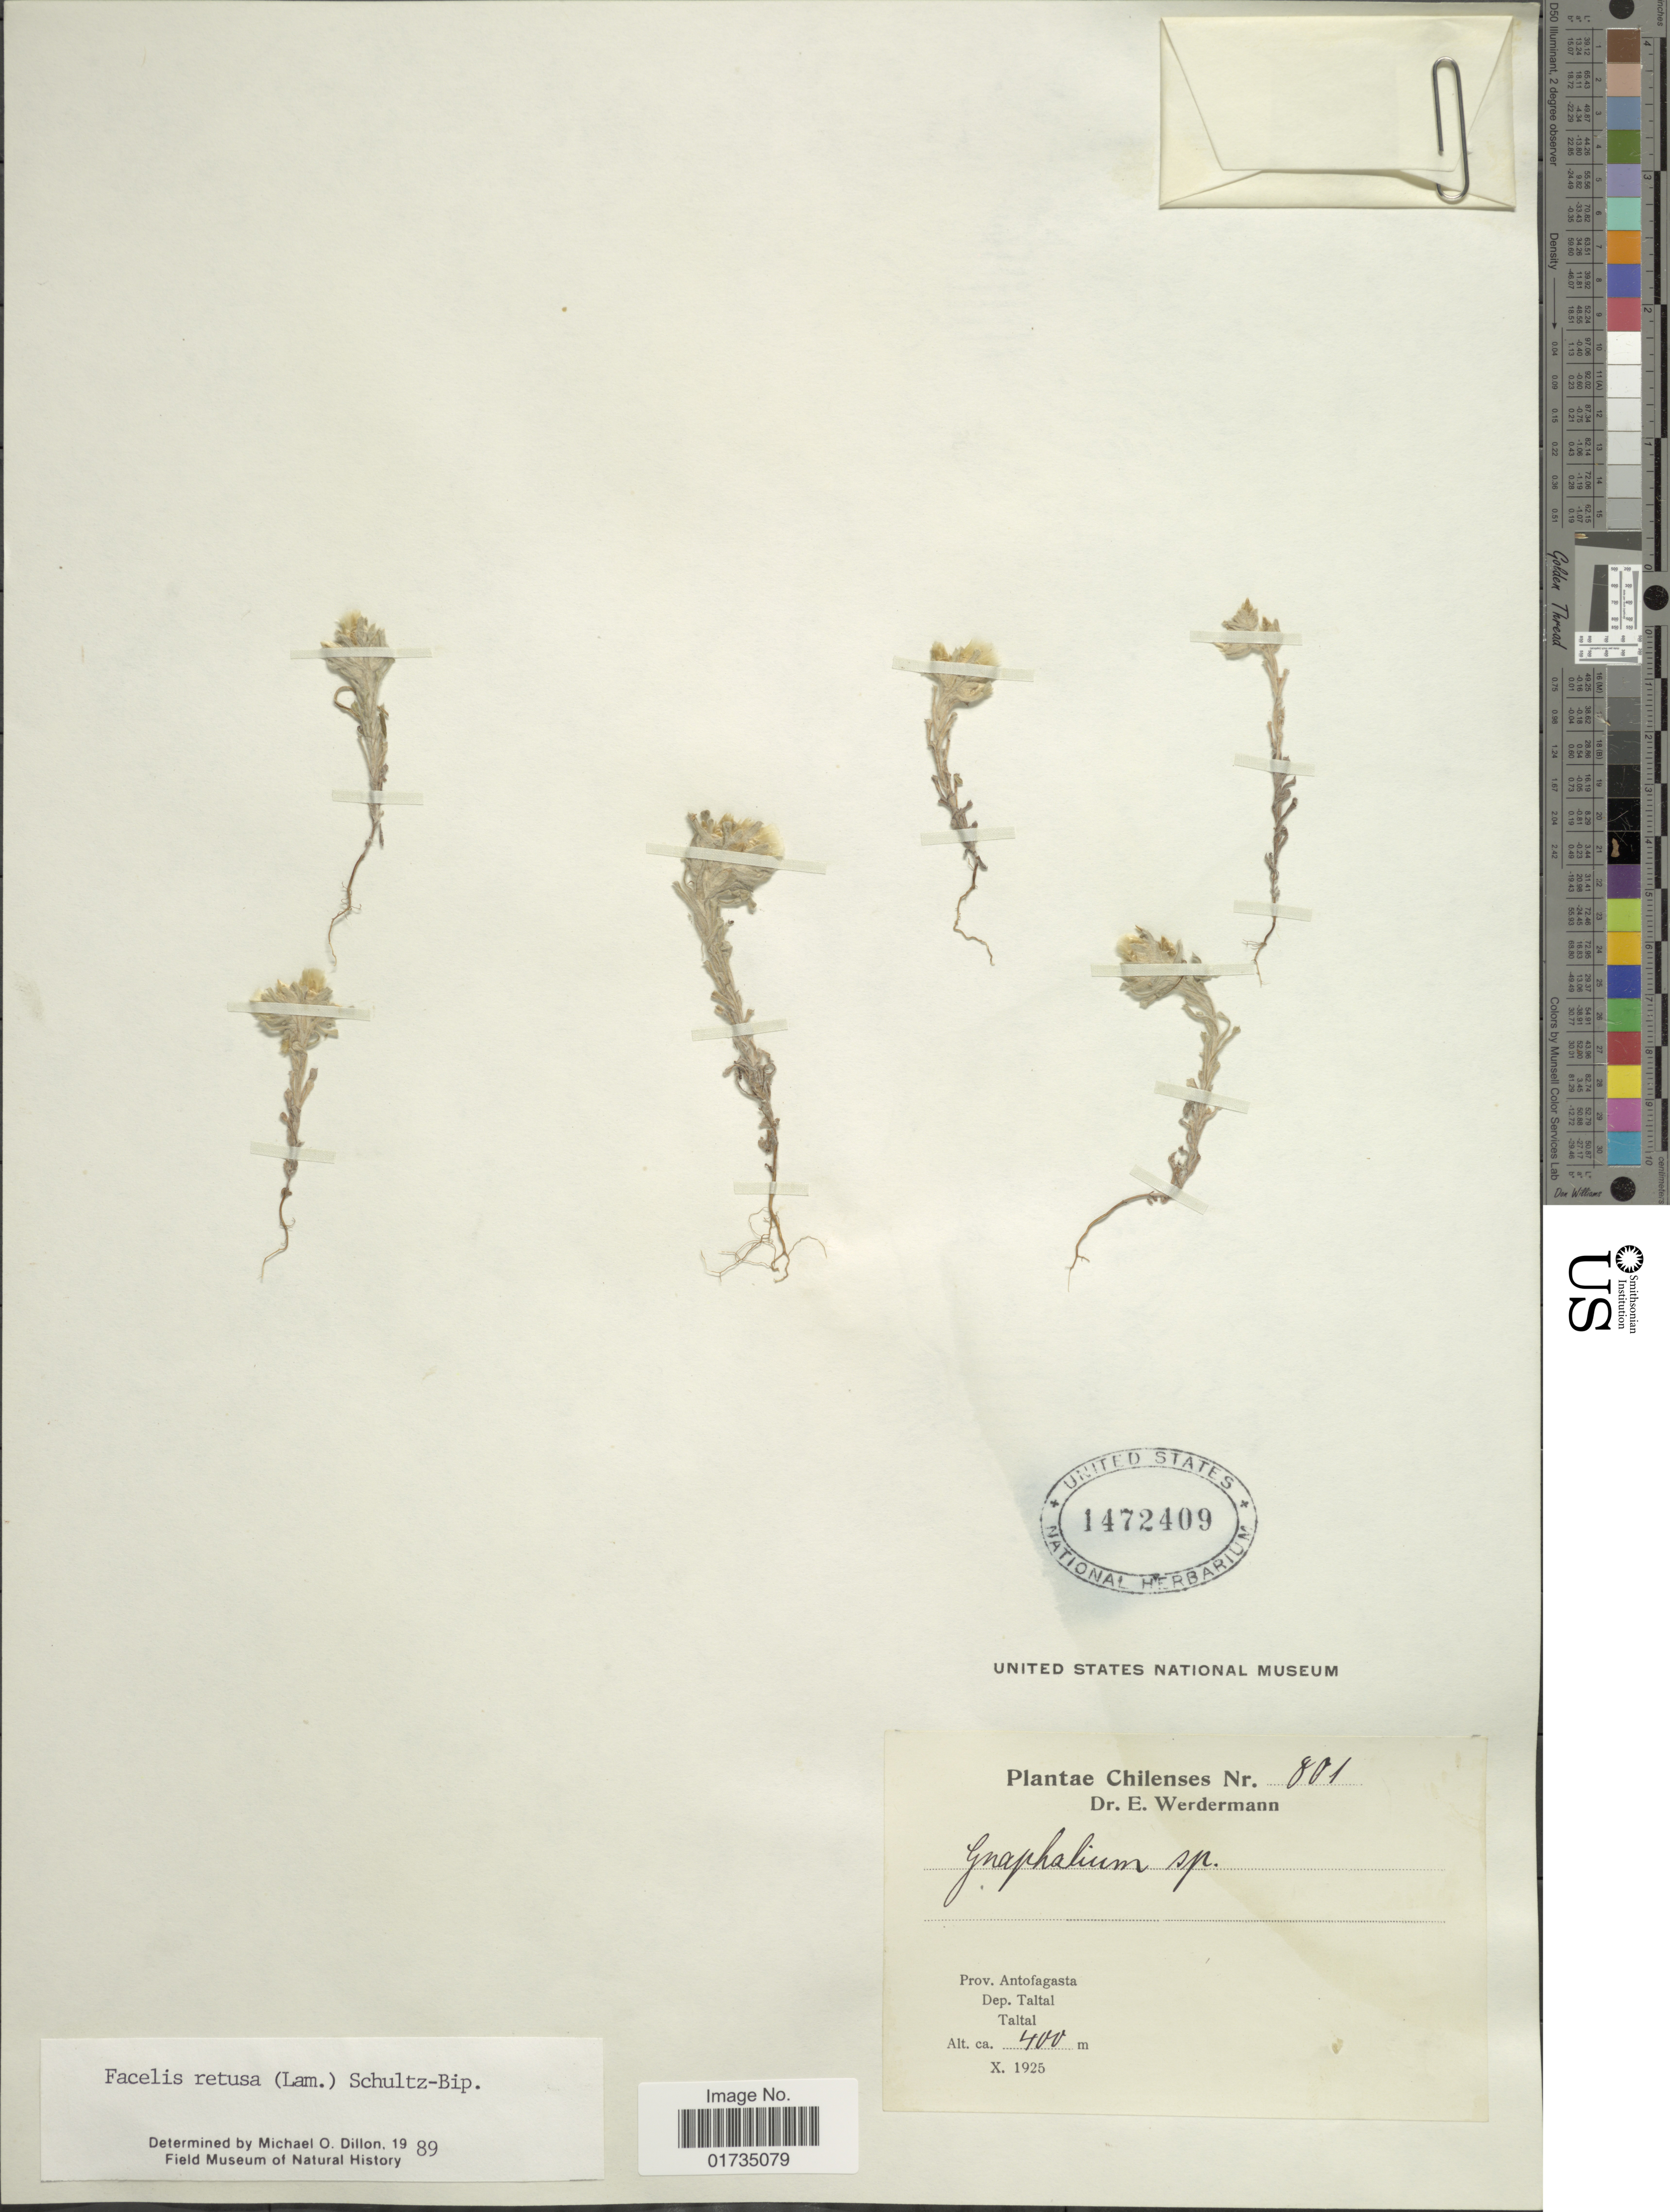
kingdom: Plantae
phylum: Tracheophyta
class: Magnoliopsida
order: Asterales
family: Asteraceae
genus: Facelis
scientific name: Facelis retusa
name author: (Lam.) Sch. Bip.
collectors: E. Werdermann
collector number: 801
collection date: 1925-10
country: Chile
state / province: Antofagasta (II)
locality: Chilenses. Prov. Antofagasta. Dep. Taltal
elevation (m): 400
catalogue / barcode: US 1472409